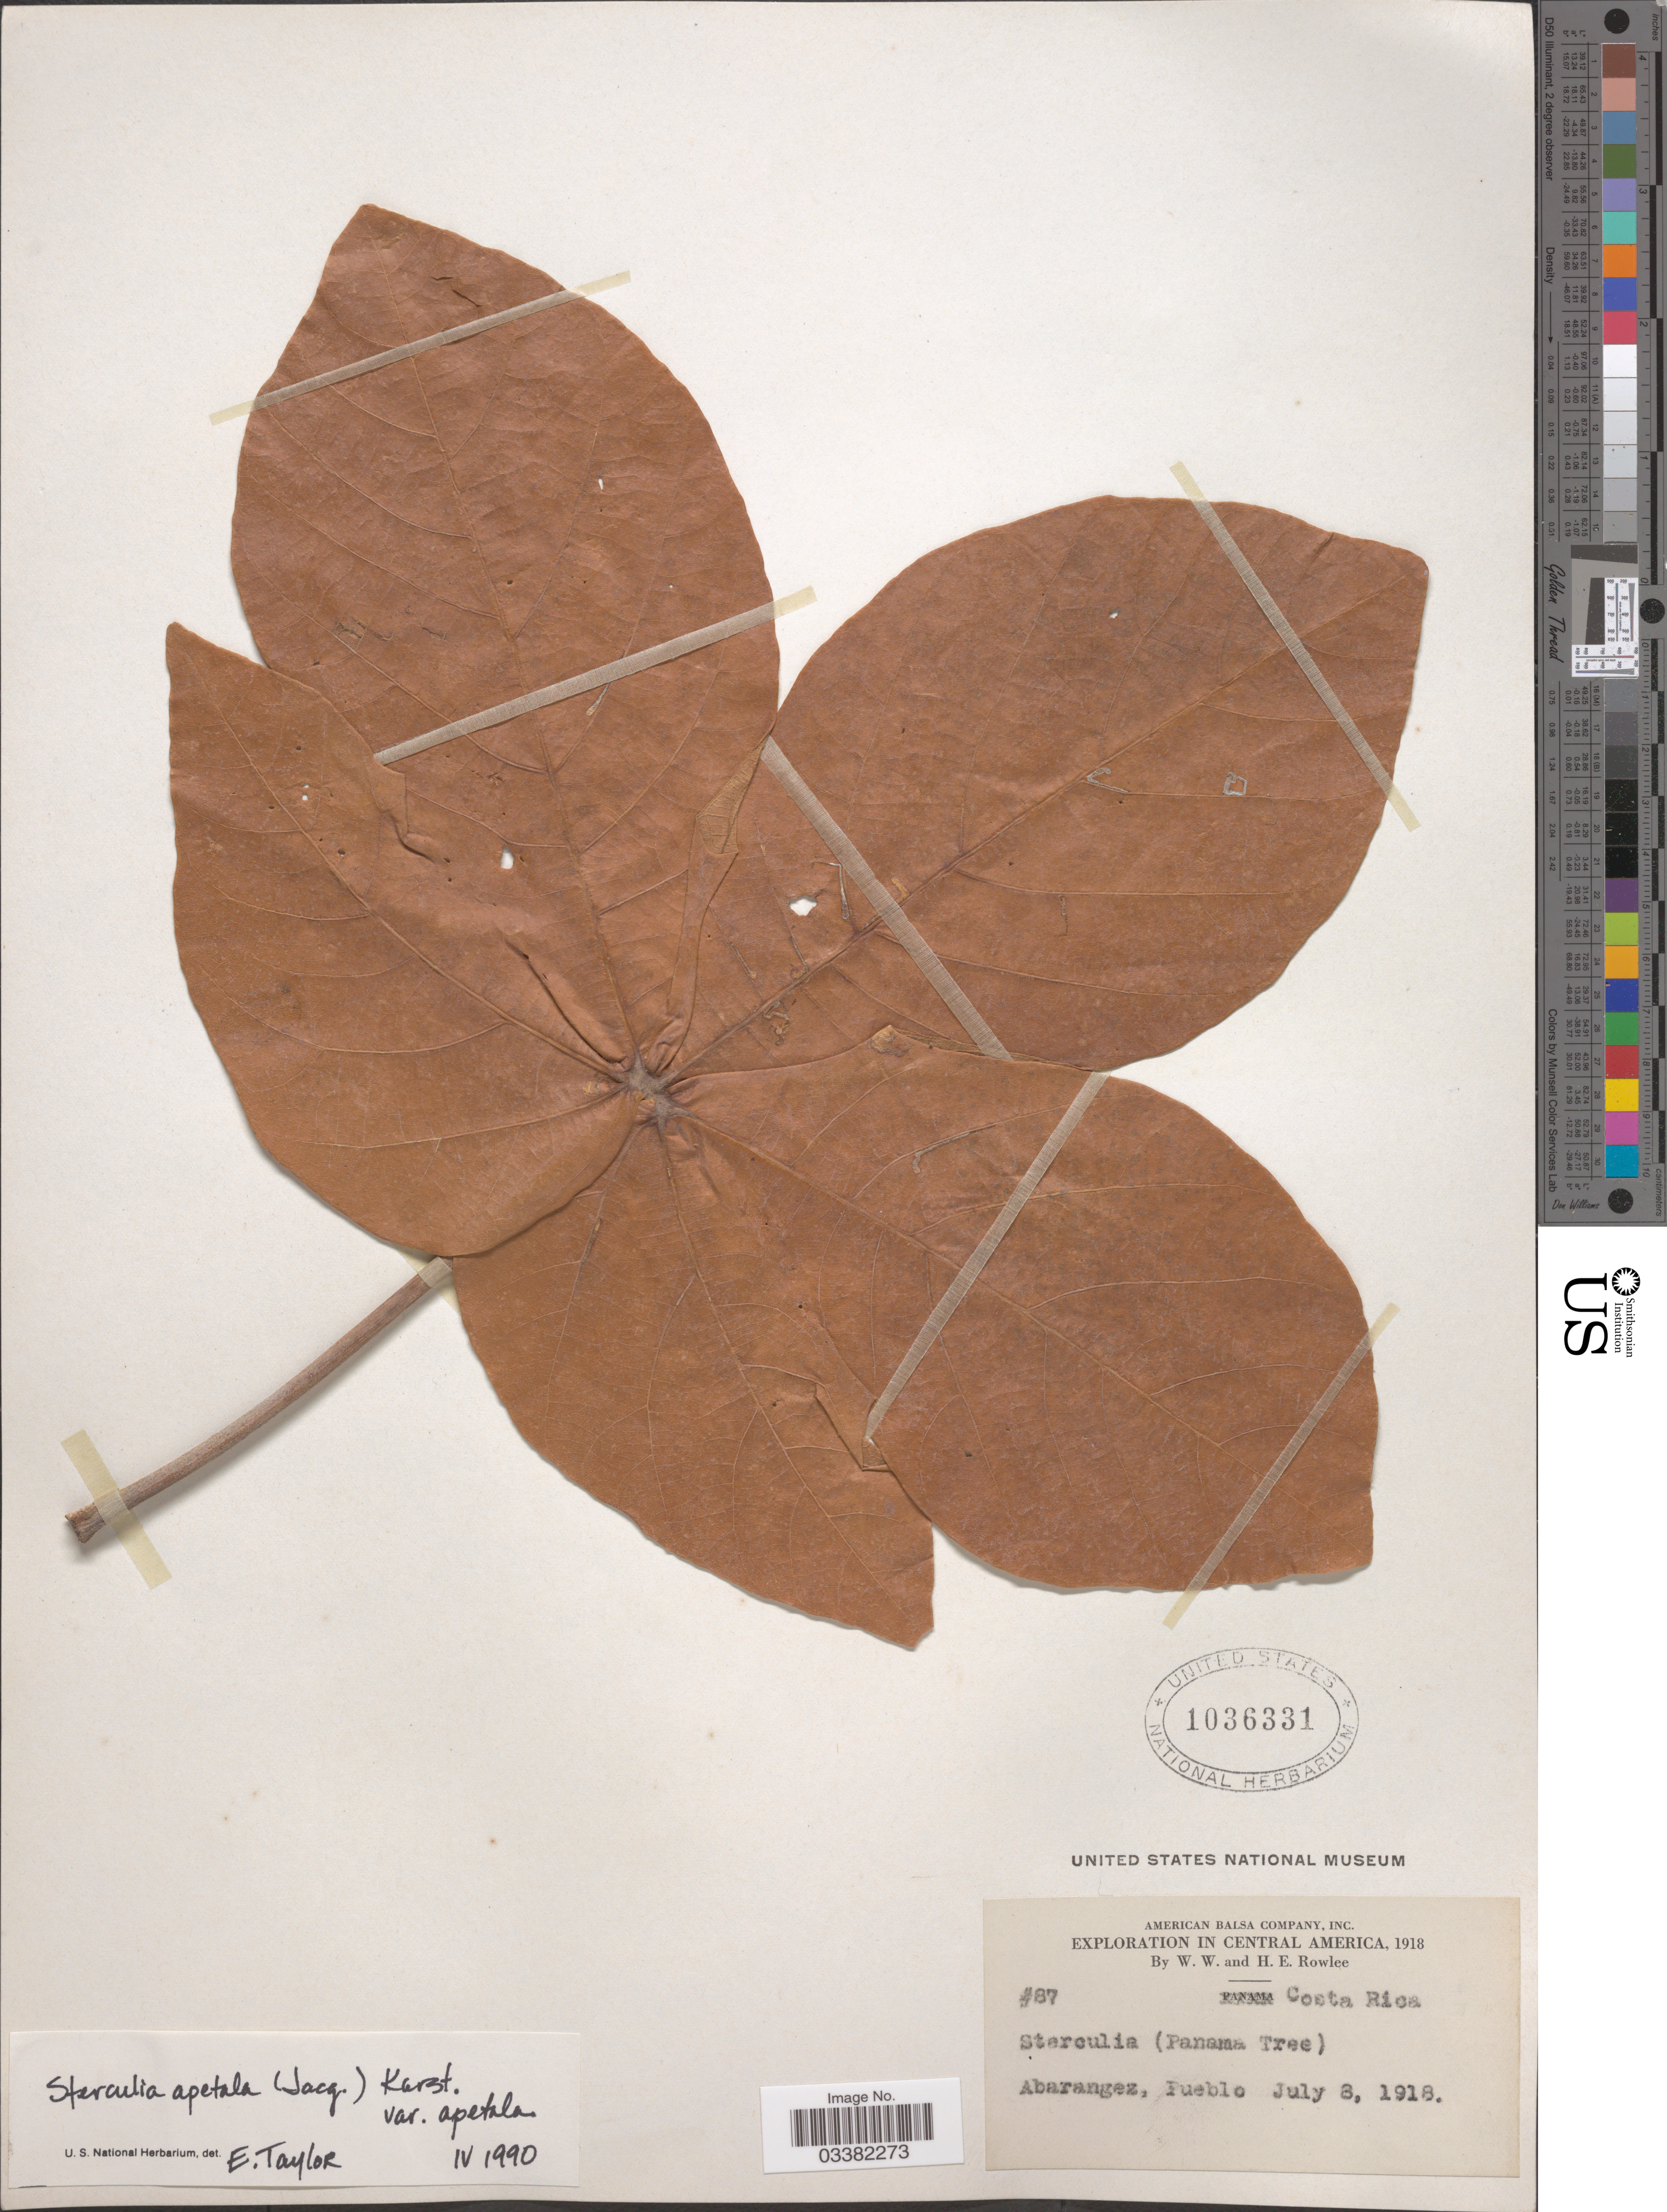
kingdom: Plantae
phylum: Tracheophyta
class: Magnoliopsida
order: Malvales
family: Malvaceae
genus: Sterculia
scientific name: Sterculia apetala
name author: (Jacq.) H. Karst.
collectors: W. W. Rowlee & H. E. Rowlee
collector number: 87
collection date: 1918-07-08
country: Costa Rica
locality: Abarangez, Pueblo.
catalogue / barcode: US 1036331